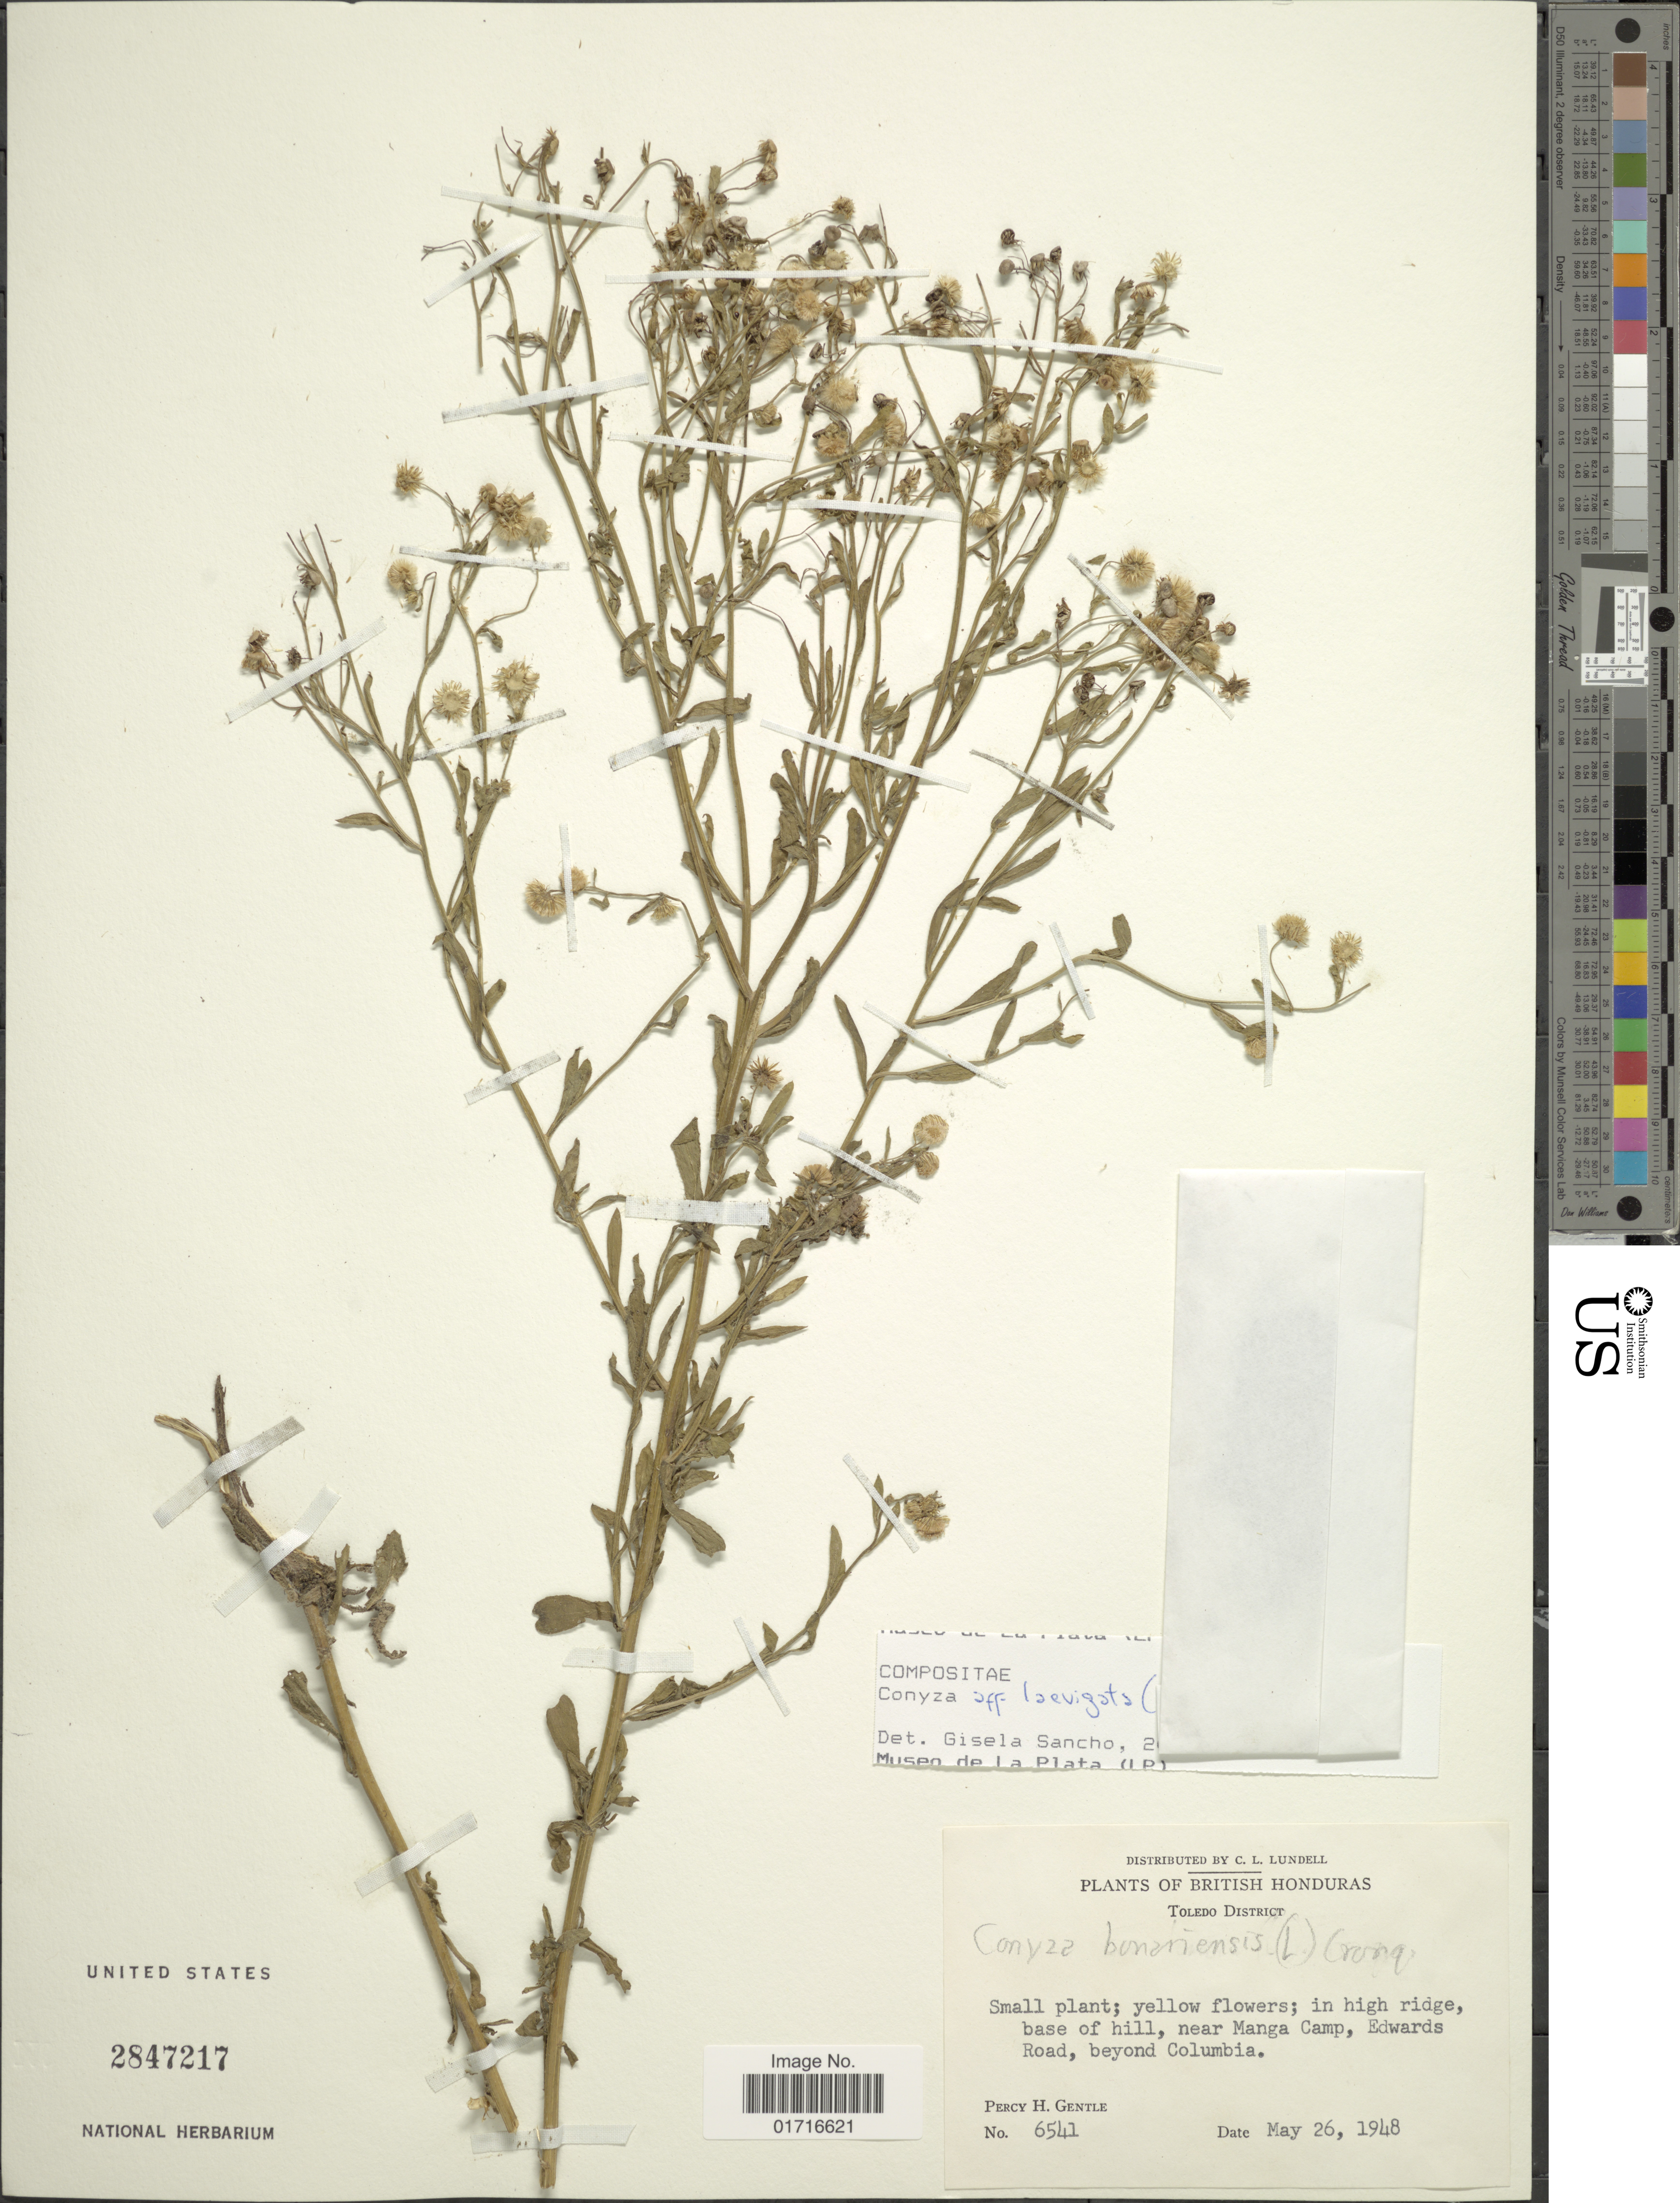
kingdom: Plantae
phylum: Tracheophyta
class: Magnoliopsida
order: Asterales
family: Asteraceae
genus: Conyza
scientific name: Conyza laevigata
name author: (Rich.) Pruski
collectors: P. H. Gentle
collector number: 6541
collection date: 1948-05-26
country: Belize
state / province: Toledo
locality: Toledo District, in high ridge hill, near Manga Camp, Edwards Road, beyond Columbia.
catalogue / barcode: US 2847217